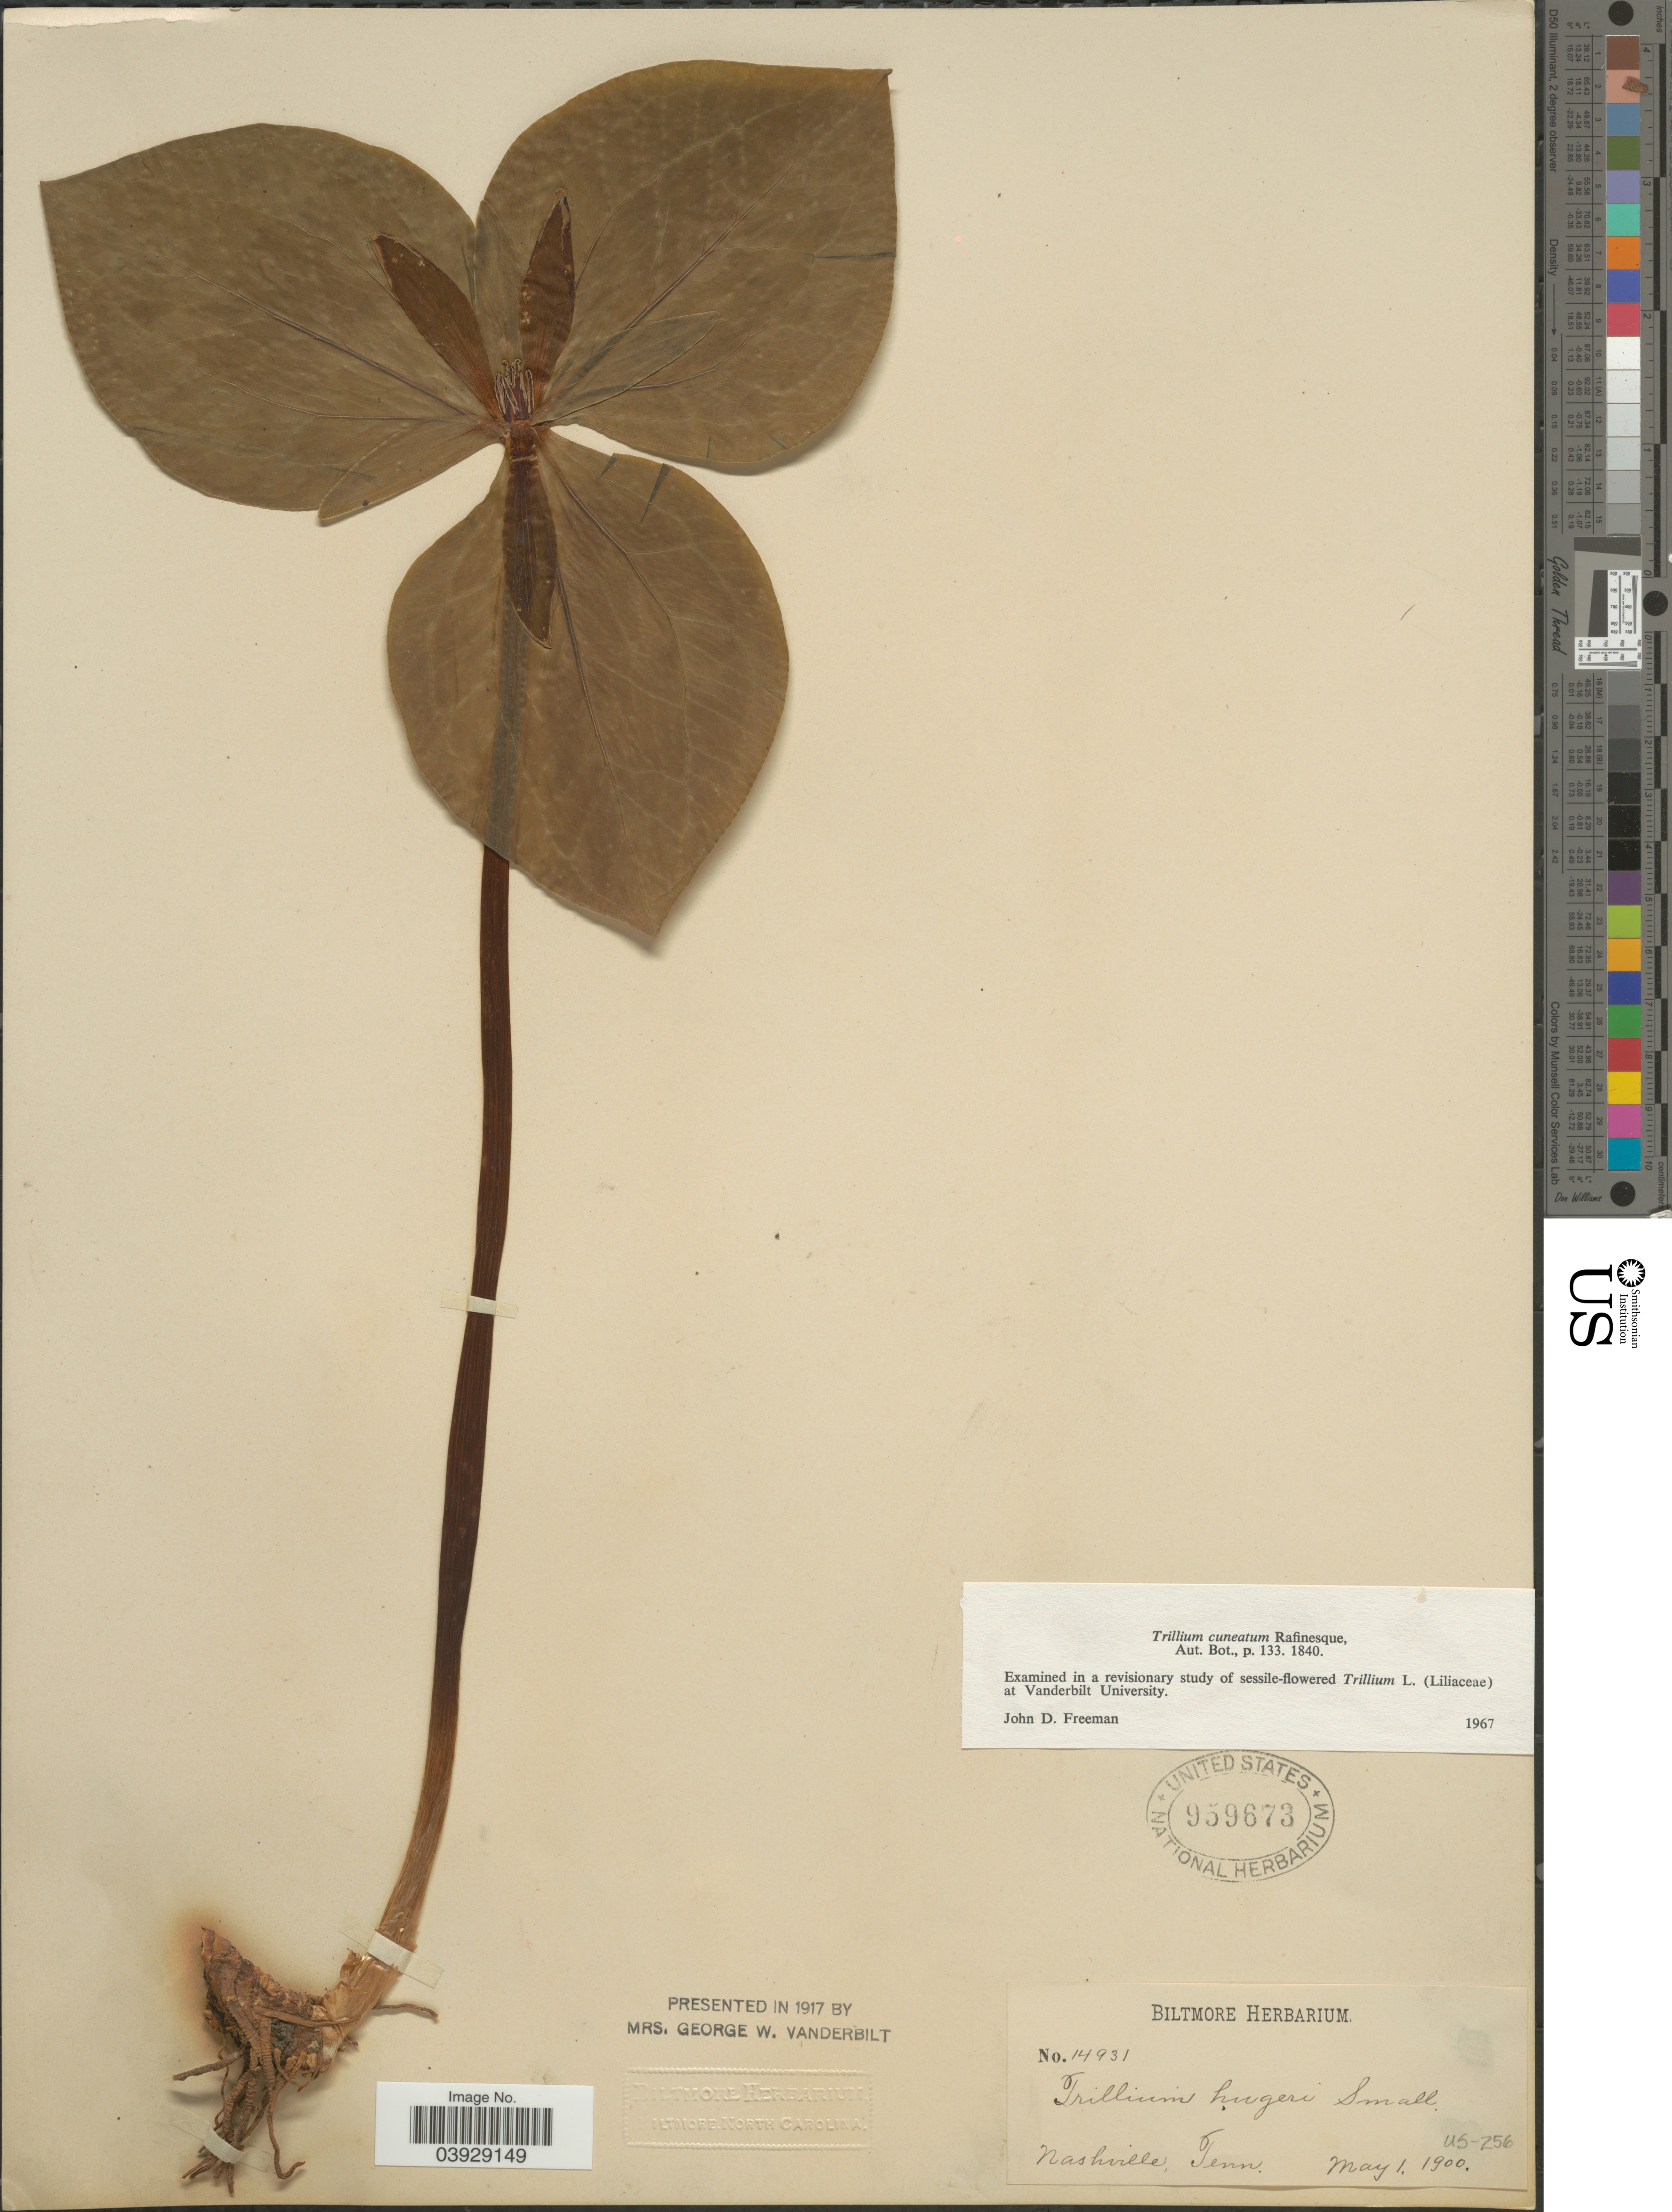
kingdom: Plantae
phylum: Tracheophyta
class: Liliopsida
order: Liliales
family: Melanthiaceae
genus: Trillium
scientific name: Trillium cuneatum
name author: Raf.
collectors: ex herb. Biltmore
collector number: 14931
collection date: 1900-05-01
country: United States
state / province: Tennessee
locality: Nashville.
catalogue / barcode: US 959673